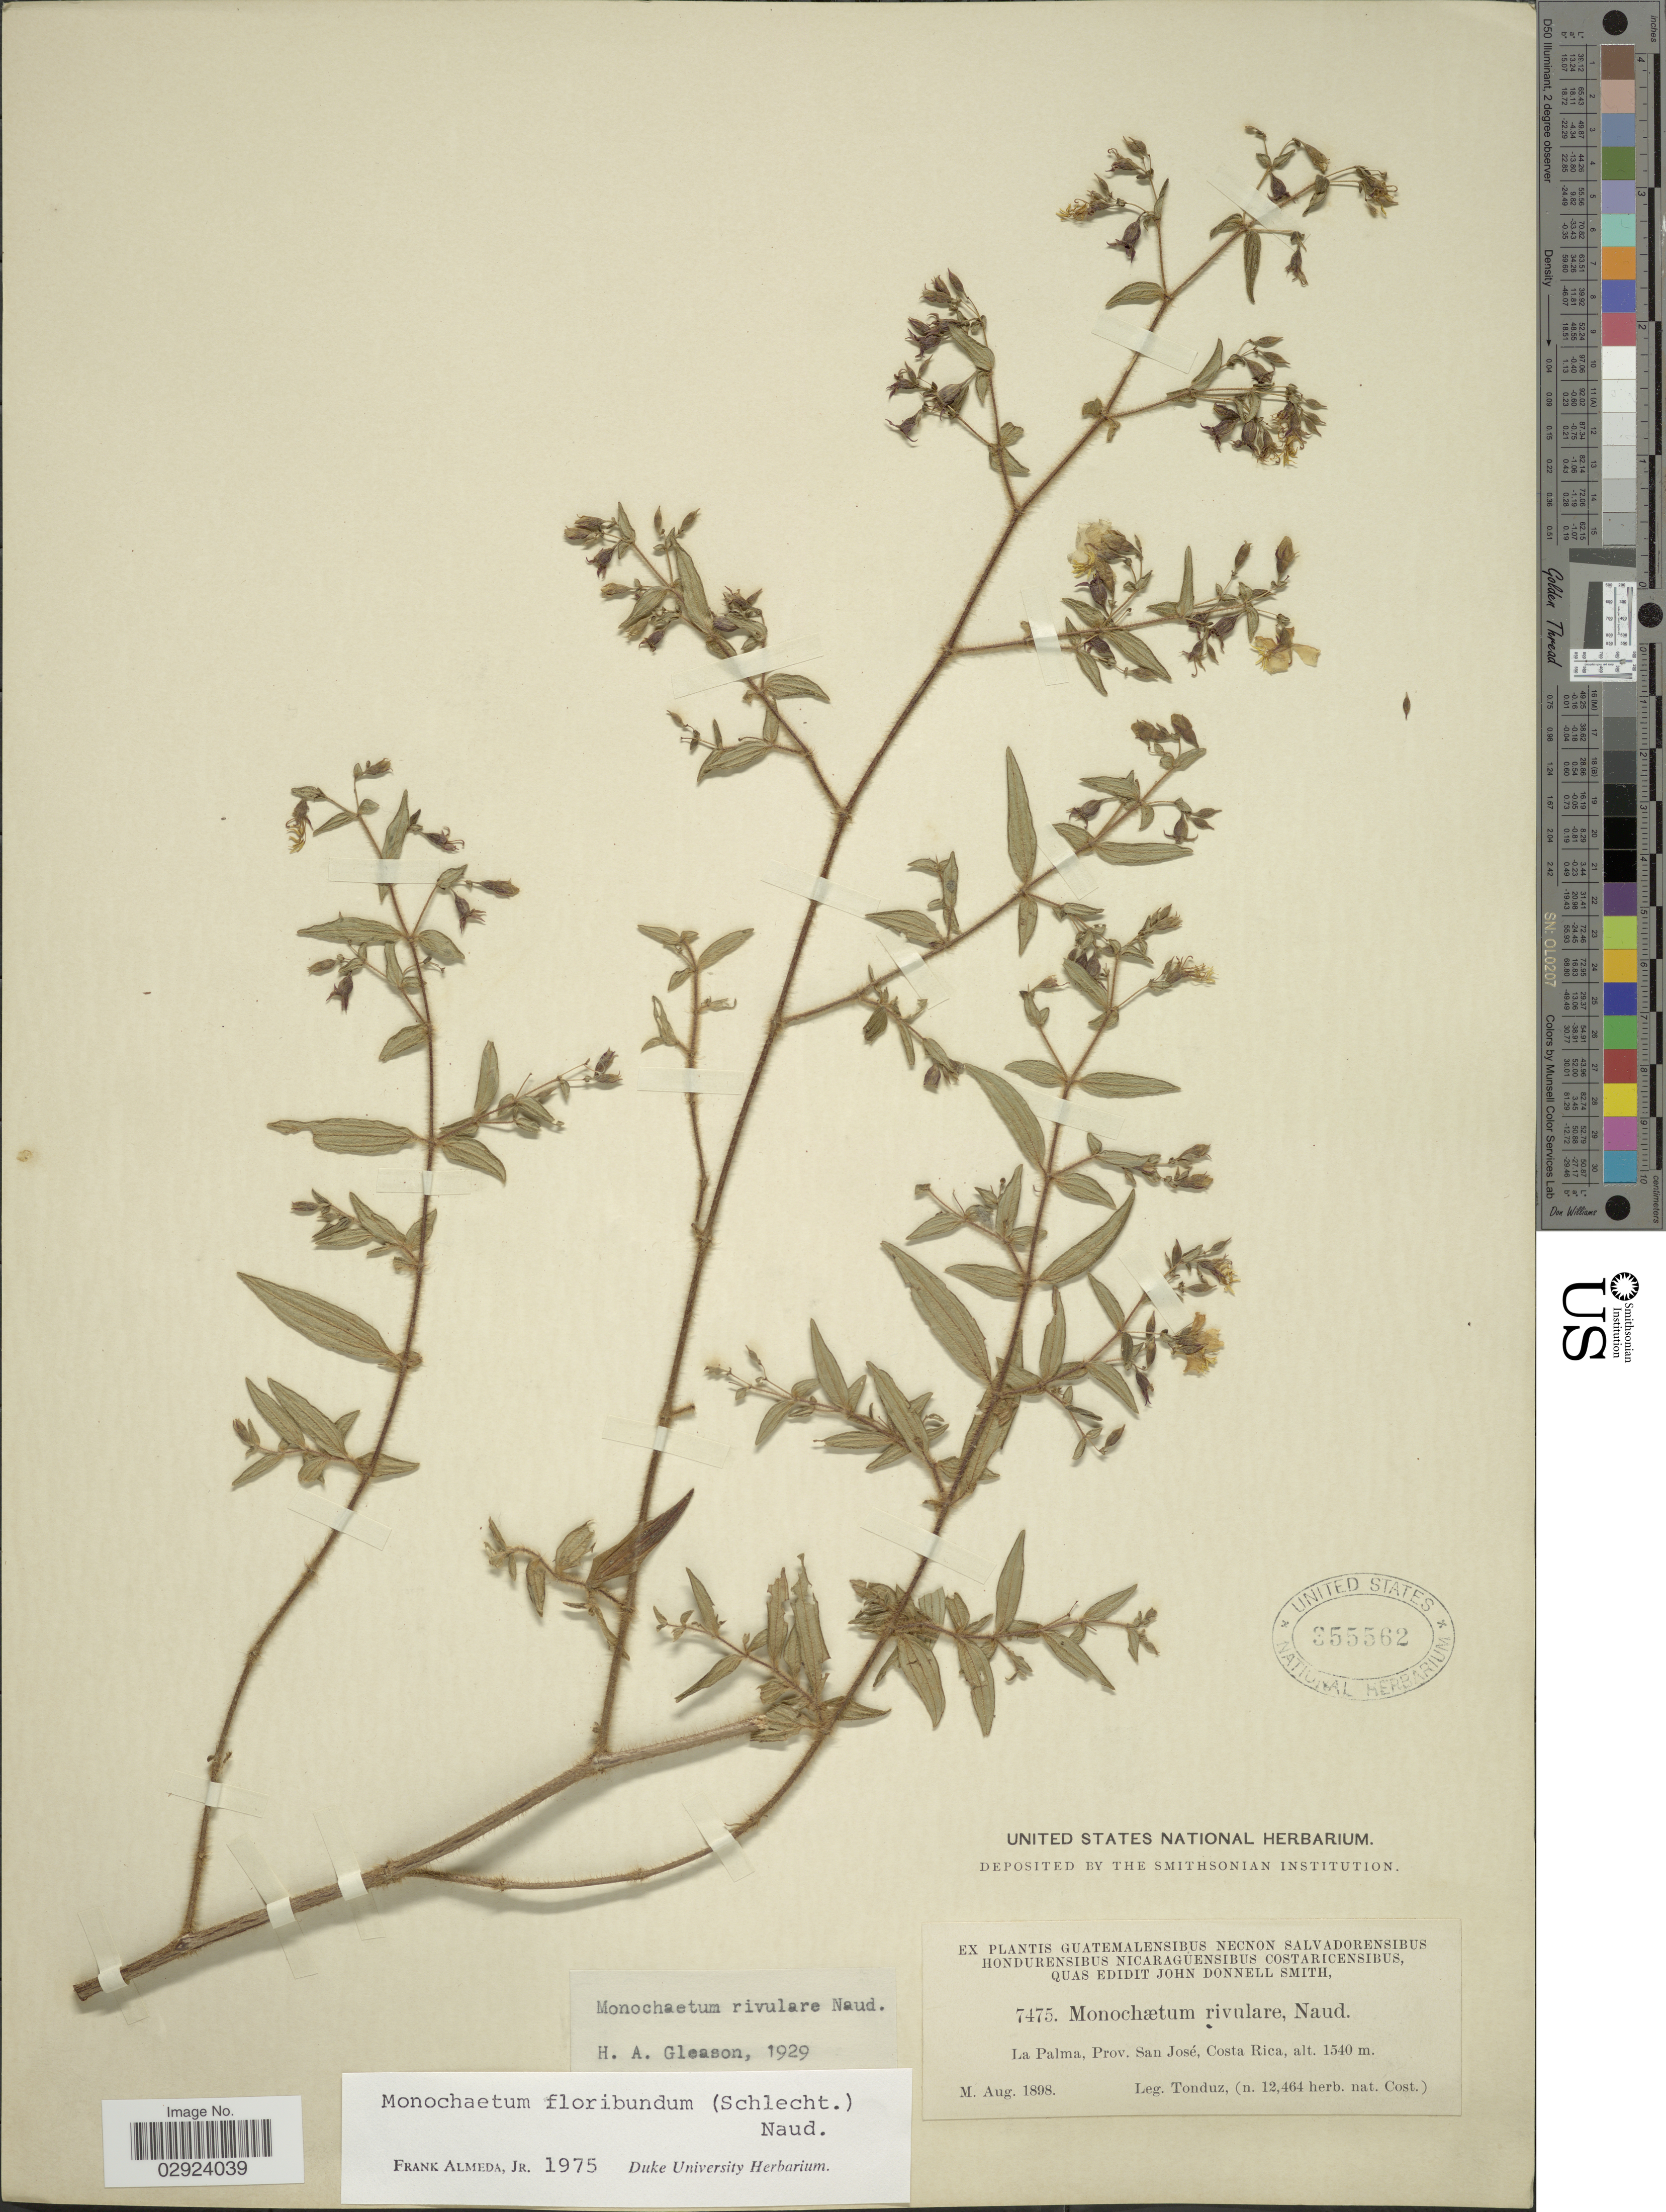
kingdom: Plantae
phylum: Tracheophyta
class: Magnoliopsida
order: Myrtales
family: Melastomataceae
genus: Monochaetum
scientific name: Monochaetum floribundum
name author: (Schltdl.) Naudin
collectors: Tonduz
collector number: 7475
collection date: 1898-08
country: Costa Rica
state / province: San José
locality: La Palma.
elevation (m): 1540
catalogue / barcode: US 355562